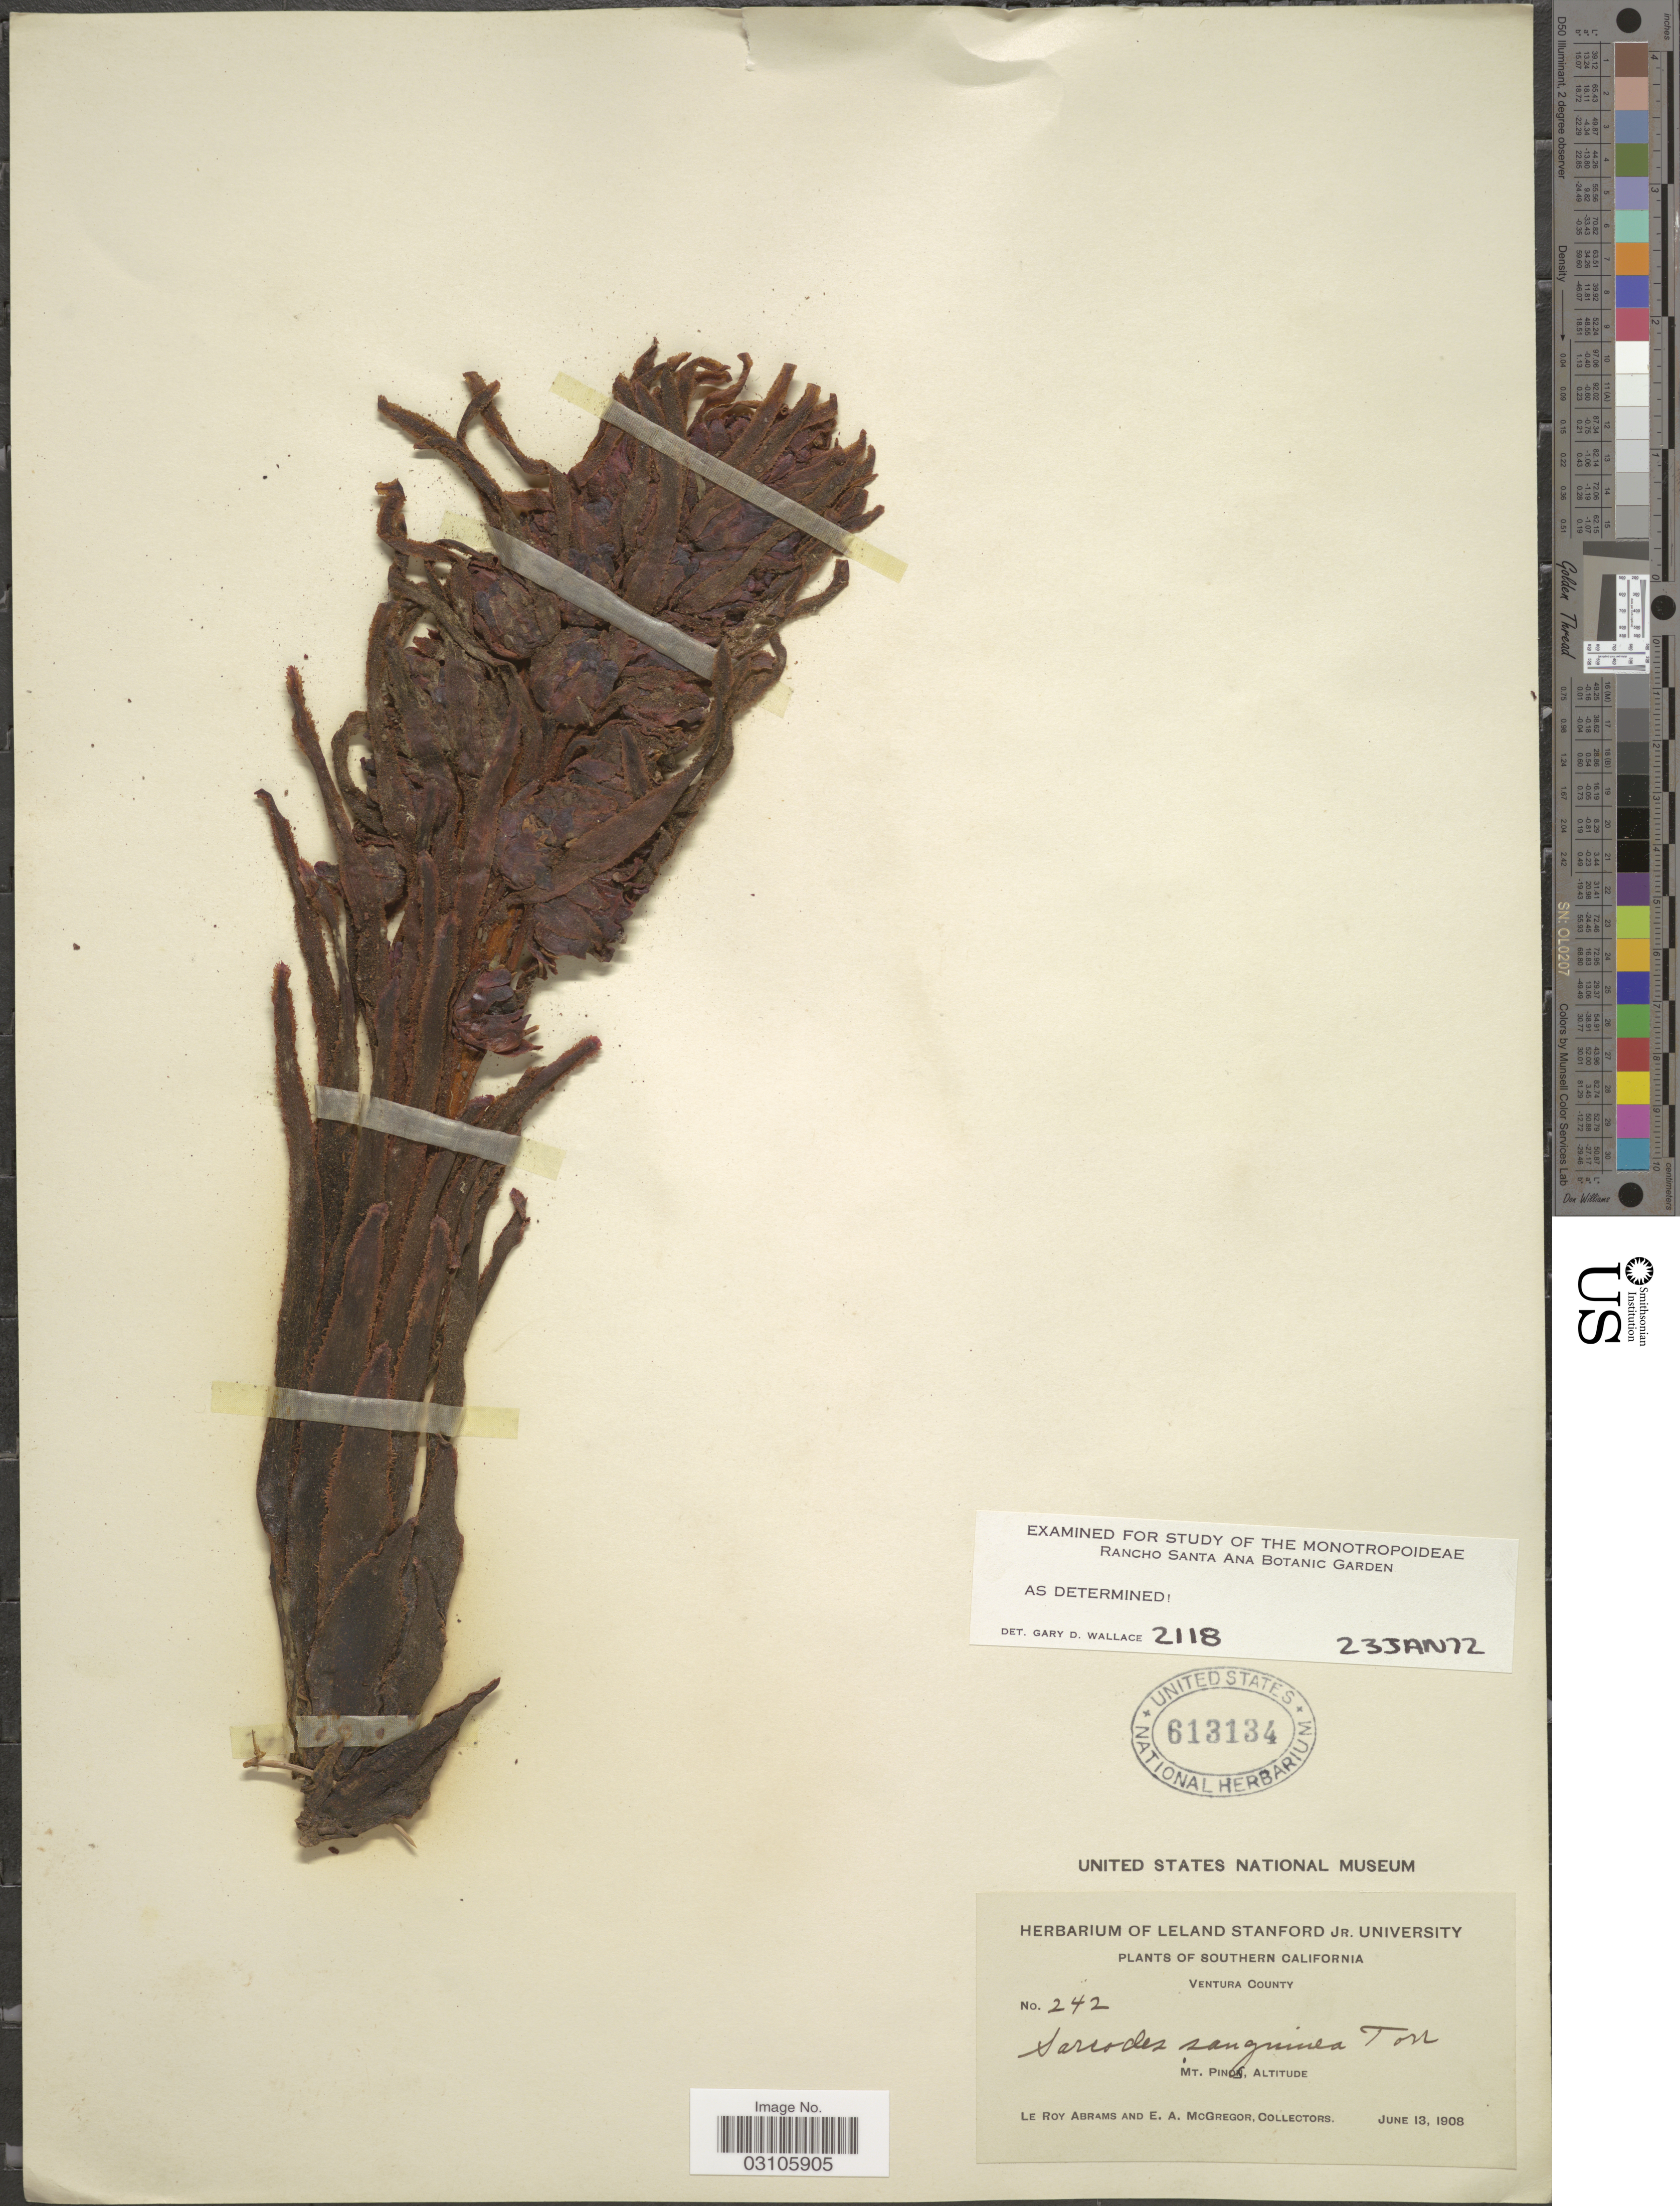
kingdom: Plantae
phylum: Tracheophyta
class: Magnoliopsida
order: Ericales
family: Ericaceae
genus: Sarcodes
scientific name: Sarcodes sanguinea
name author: Torr.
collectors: L. Abrams & E. A. McGregor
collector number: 242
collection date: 1908-06-13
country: United States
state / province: California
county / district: Ventura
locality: Southern California. Ventura County. Mt. Pinos.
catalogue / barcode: US 613134